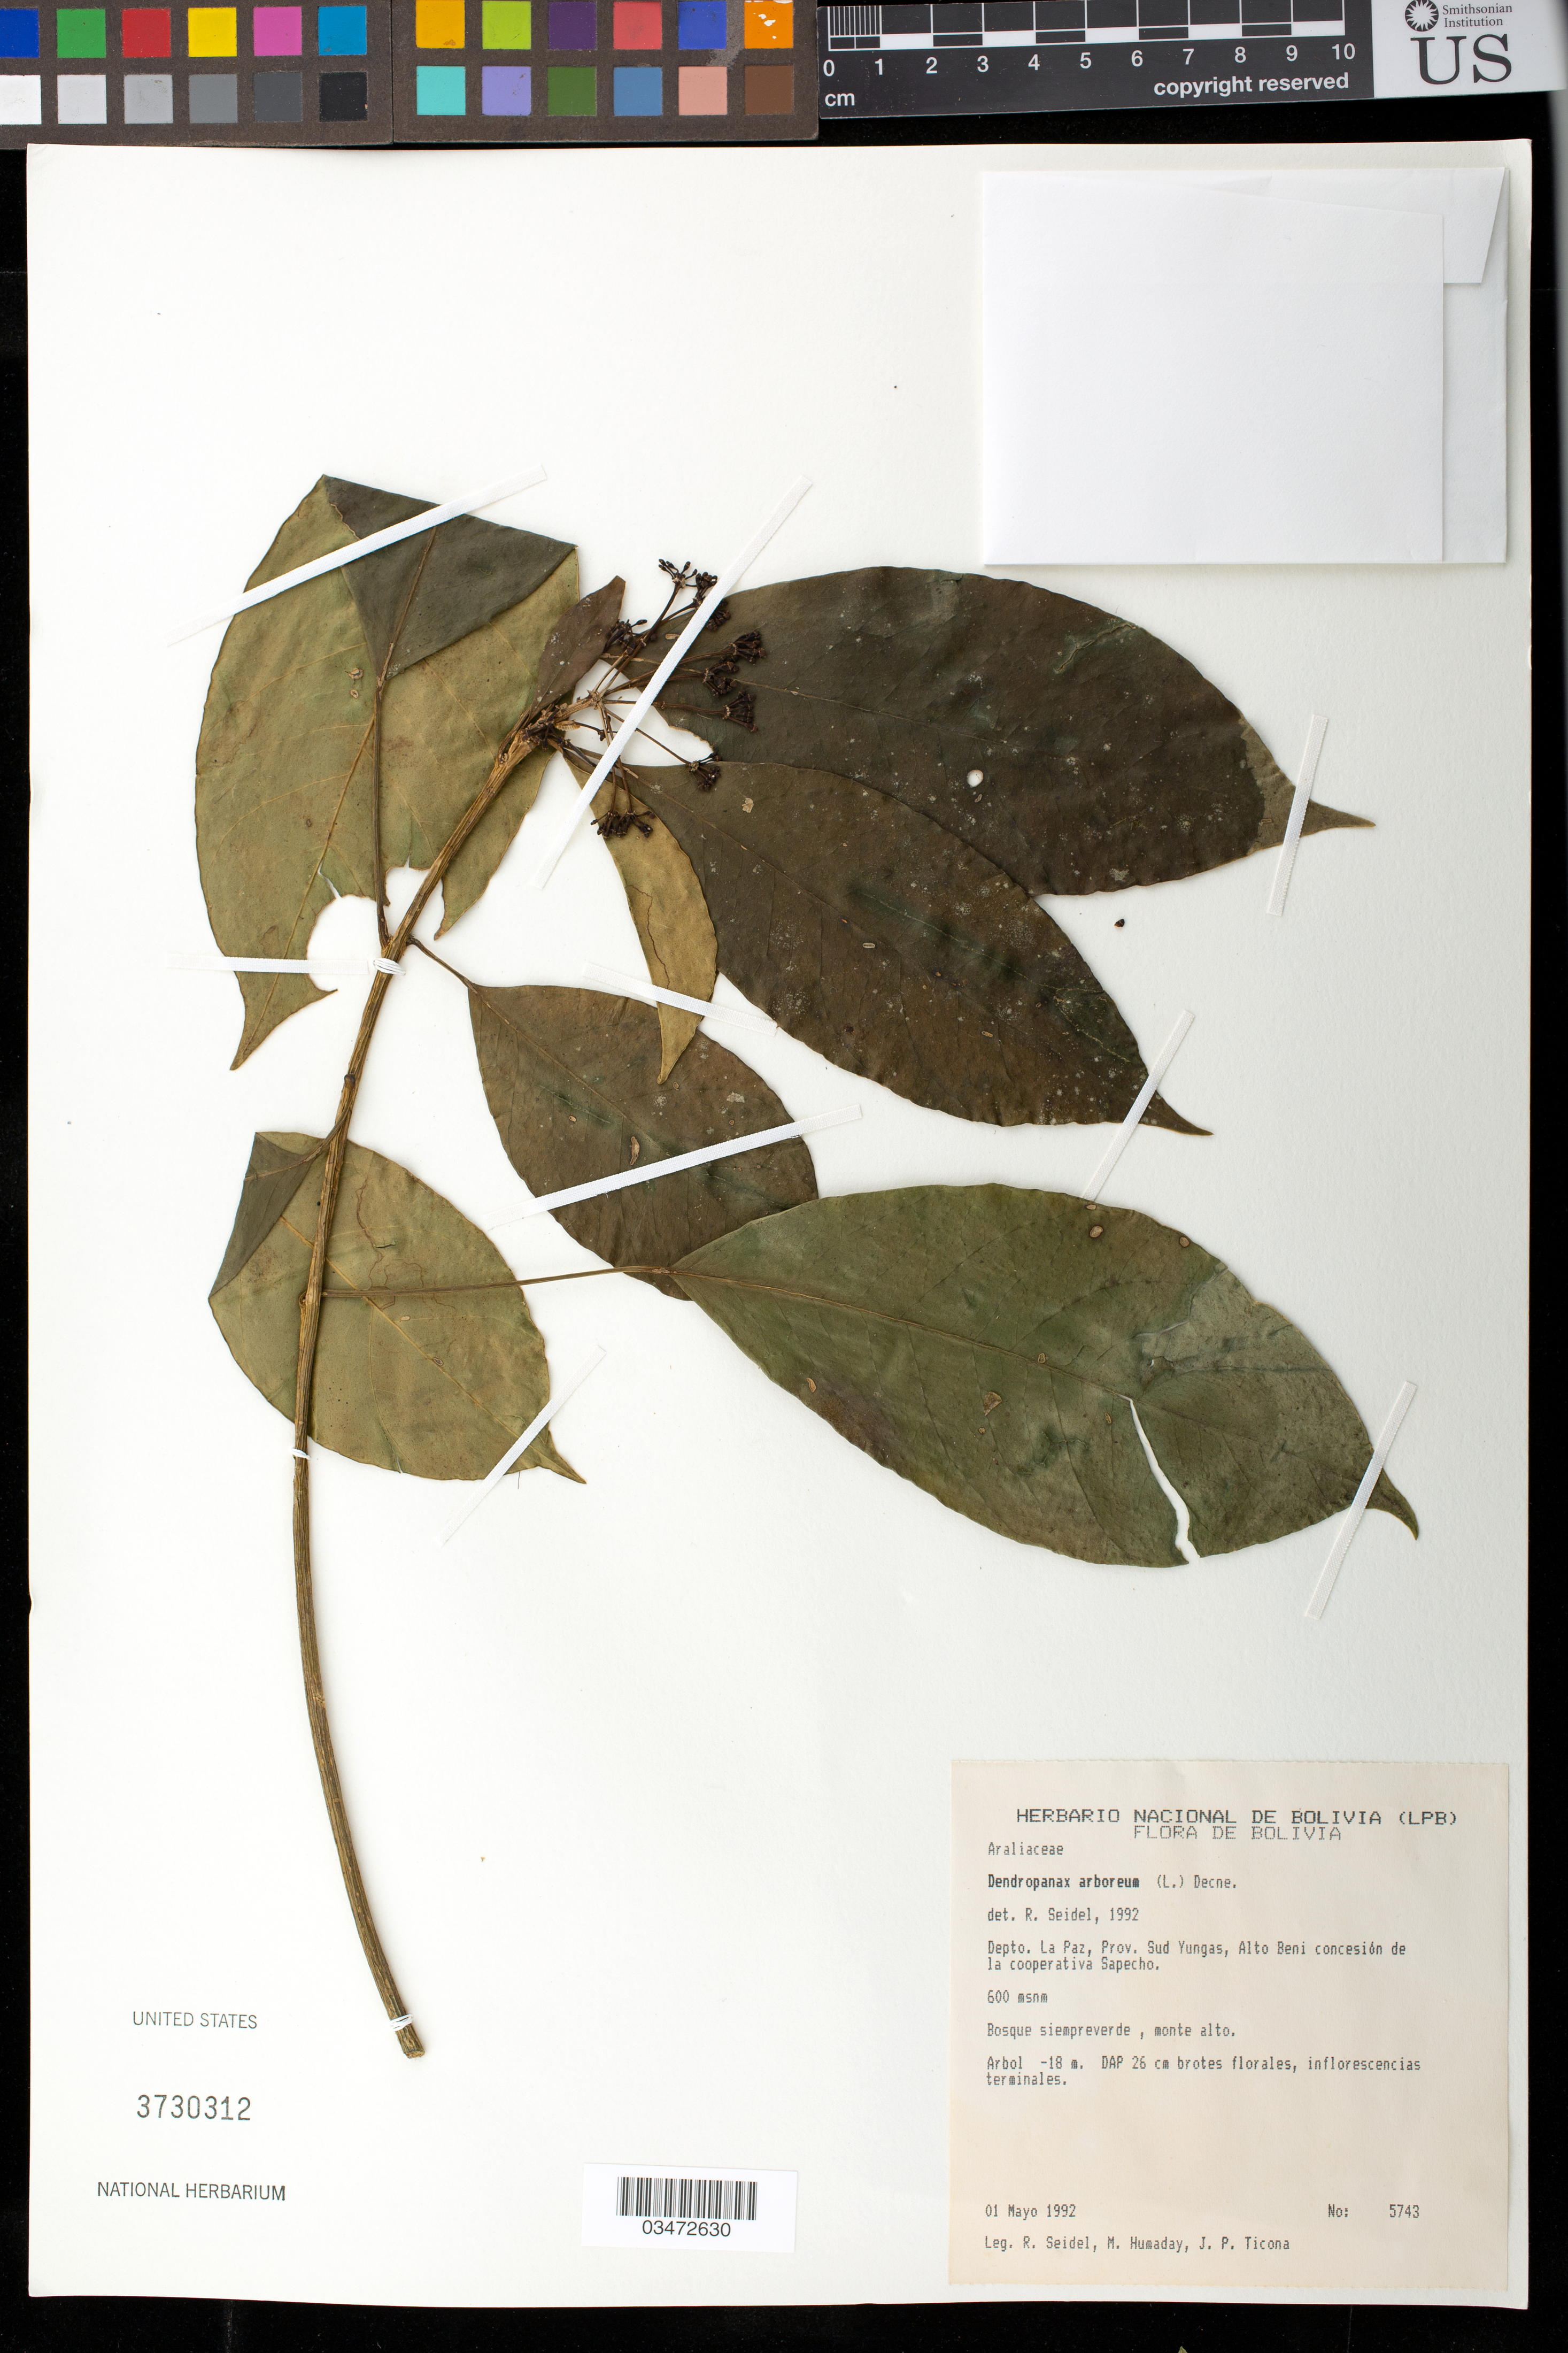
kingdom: Plantae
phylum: Tracheophyta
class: Magnoliopsida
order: Apiales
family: Araliaceae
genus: Dendropanax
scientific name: Dendropanax arboreus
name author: (L.) Decne. & Planch.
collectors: R. Seidel, M. Humaday & J. Ticona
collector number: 5743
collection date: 1992-02-26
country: Bolivia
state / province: La Paz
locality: Prov. Sud Yungas, Alto Beni concesion de la cooperativa Sapecho.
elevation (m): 600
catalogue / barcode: US 3730312